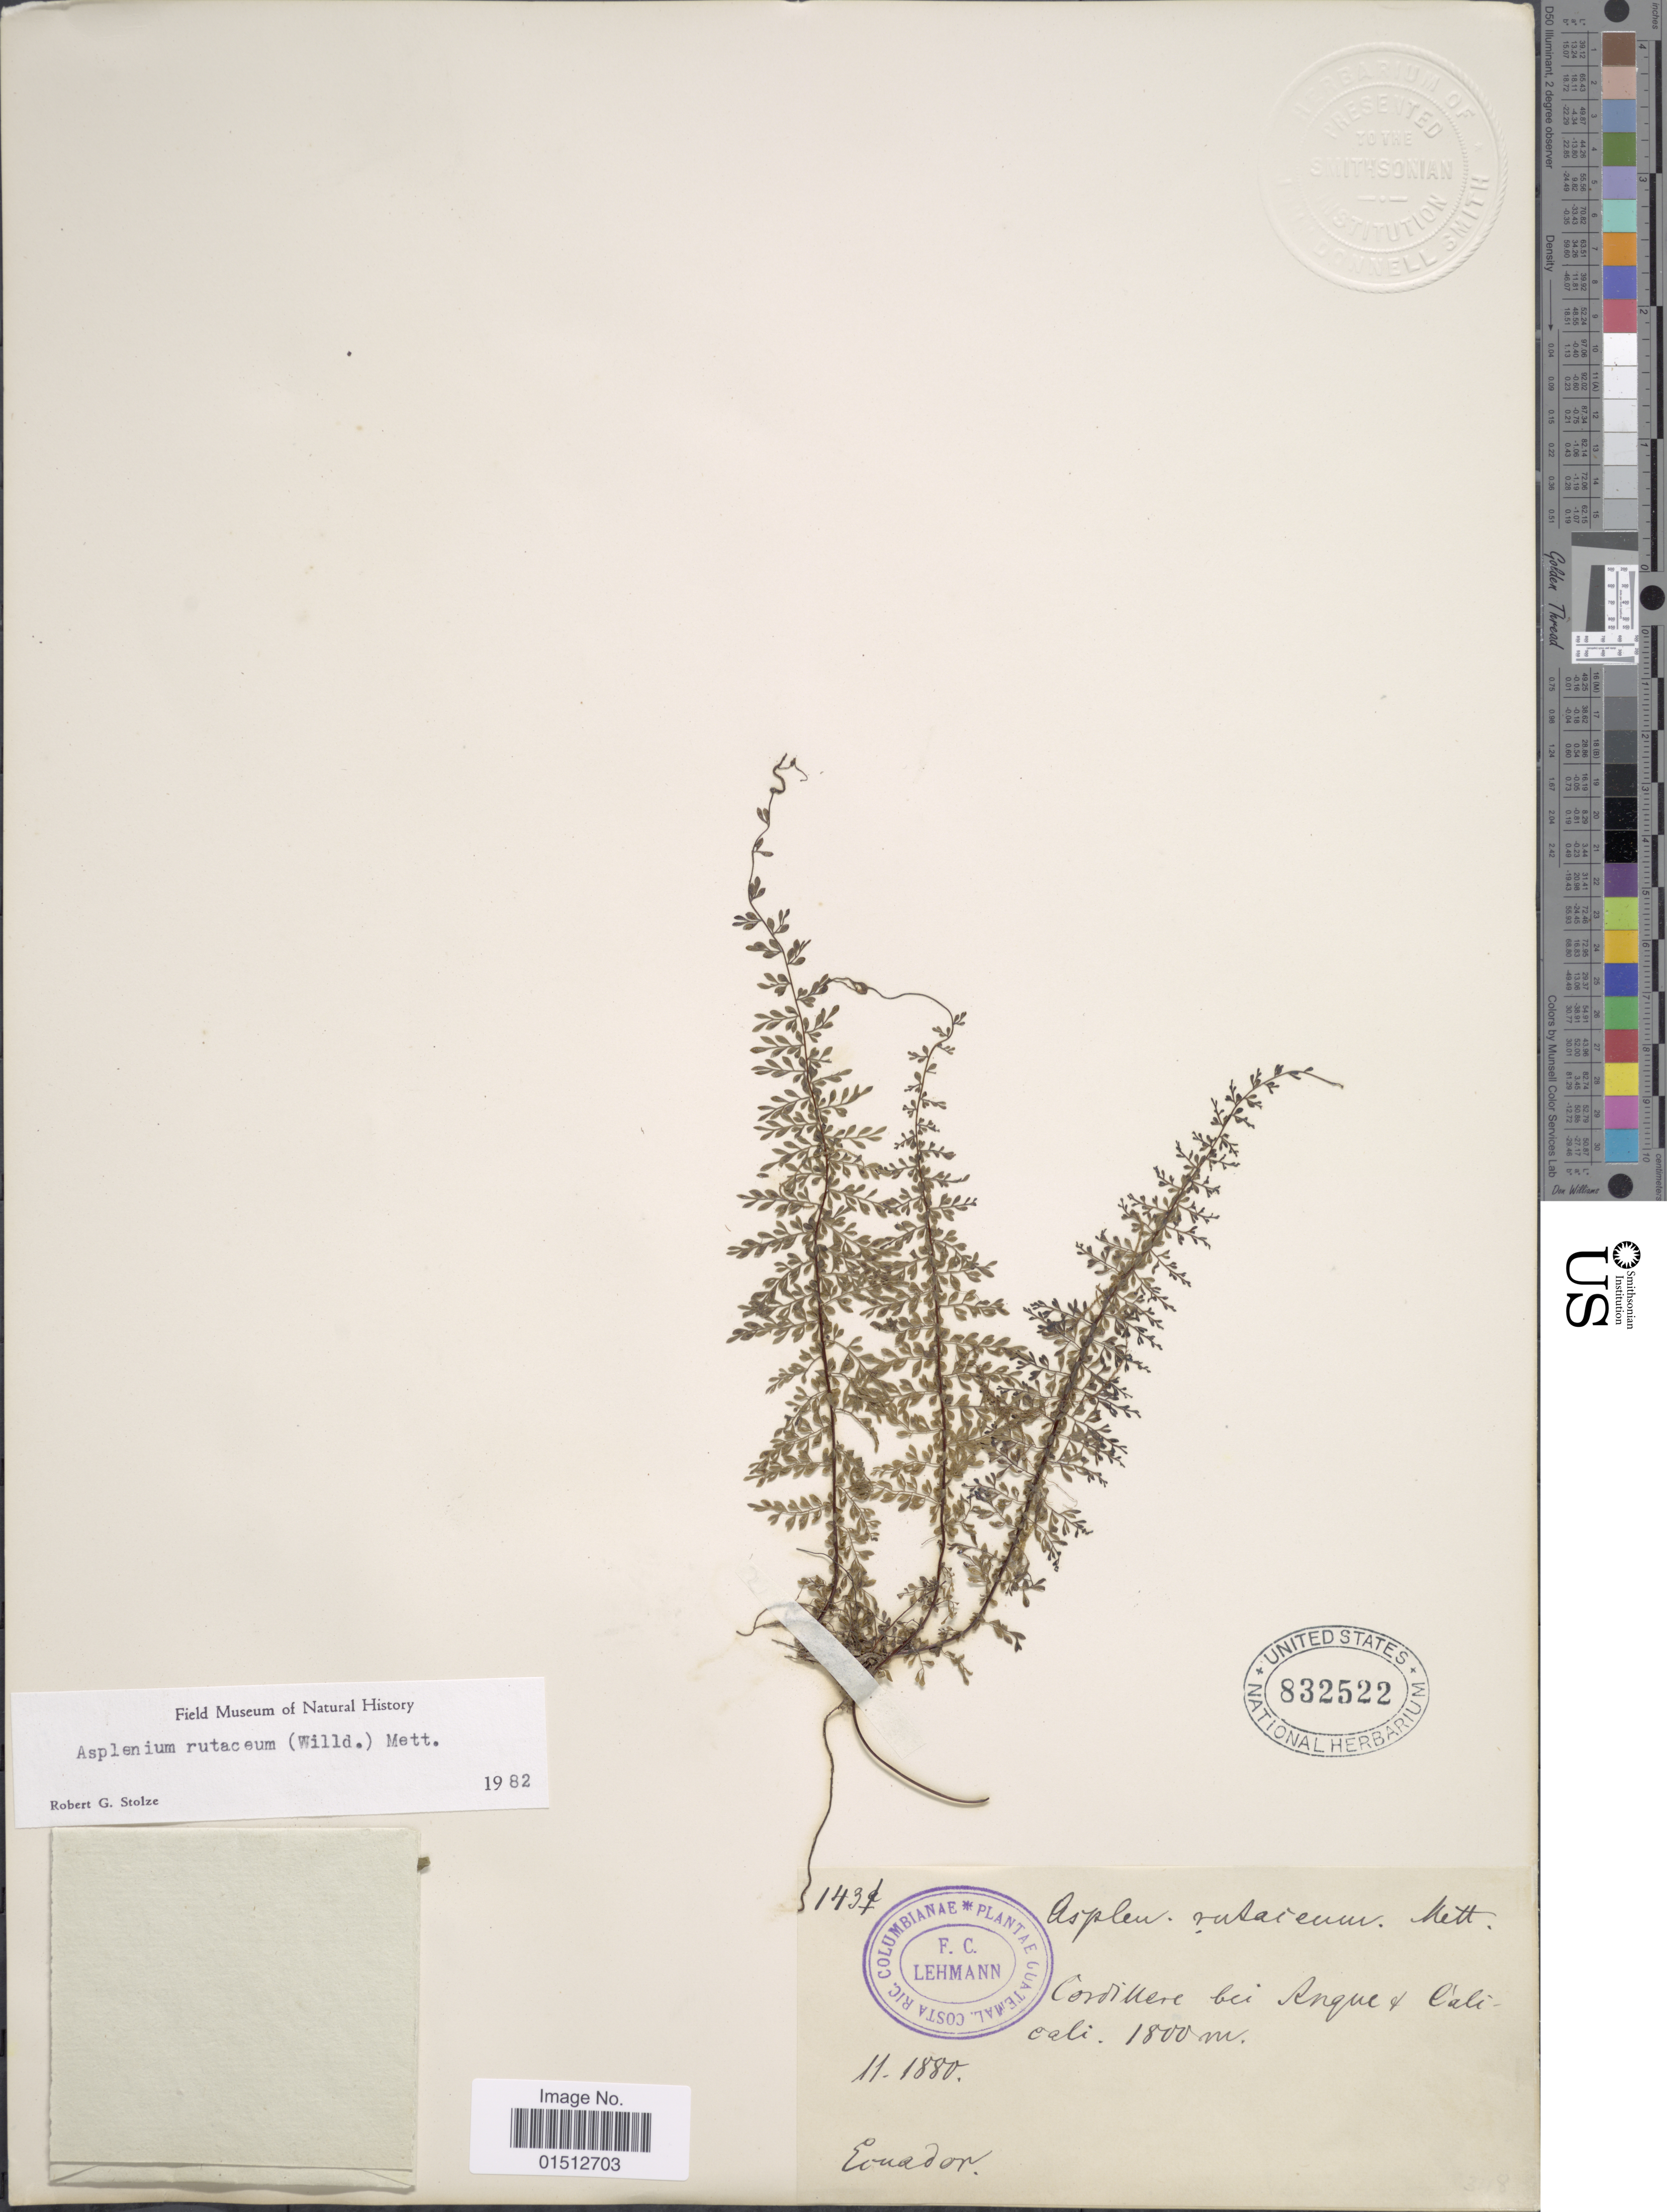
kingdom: Plantae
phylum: Tracheophyta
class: Polypodiopsida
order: Polypodiales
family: Aspleniaceae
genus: Asplenium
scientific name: Asplenium rutaceum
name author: (Willd.) Mett.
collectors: F. C. Lehmann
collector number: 1431*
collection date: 1880-11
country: Ecuador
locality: Cordillera bei Angue & Calicali. [interpreted]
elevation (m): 1800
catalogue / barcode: US 832522